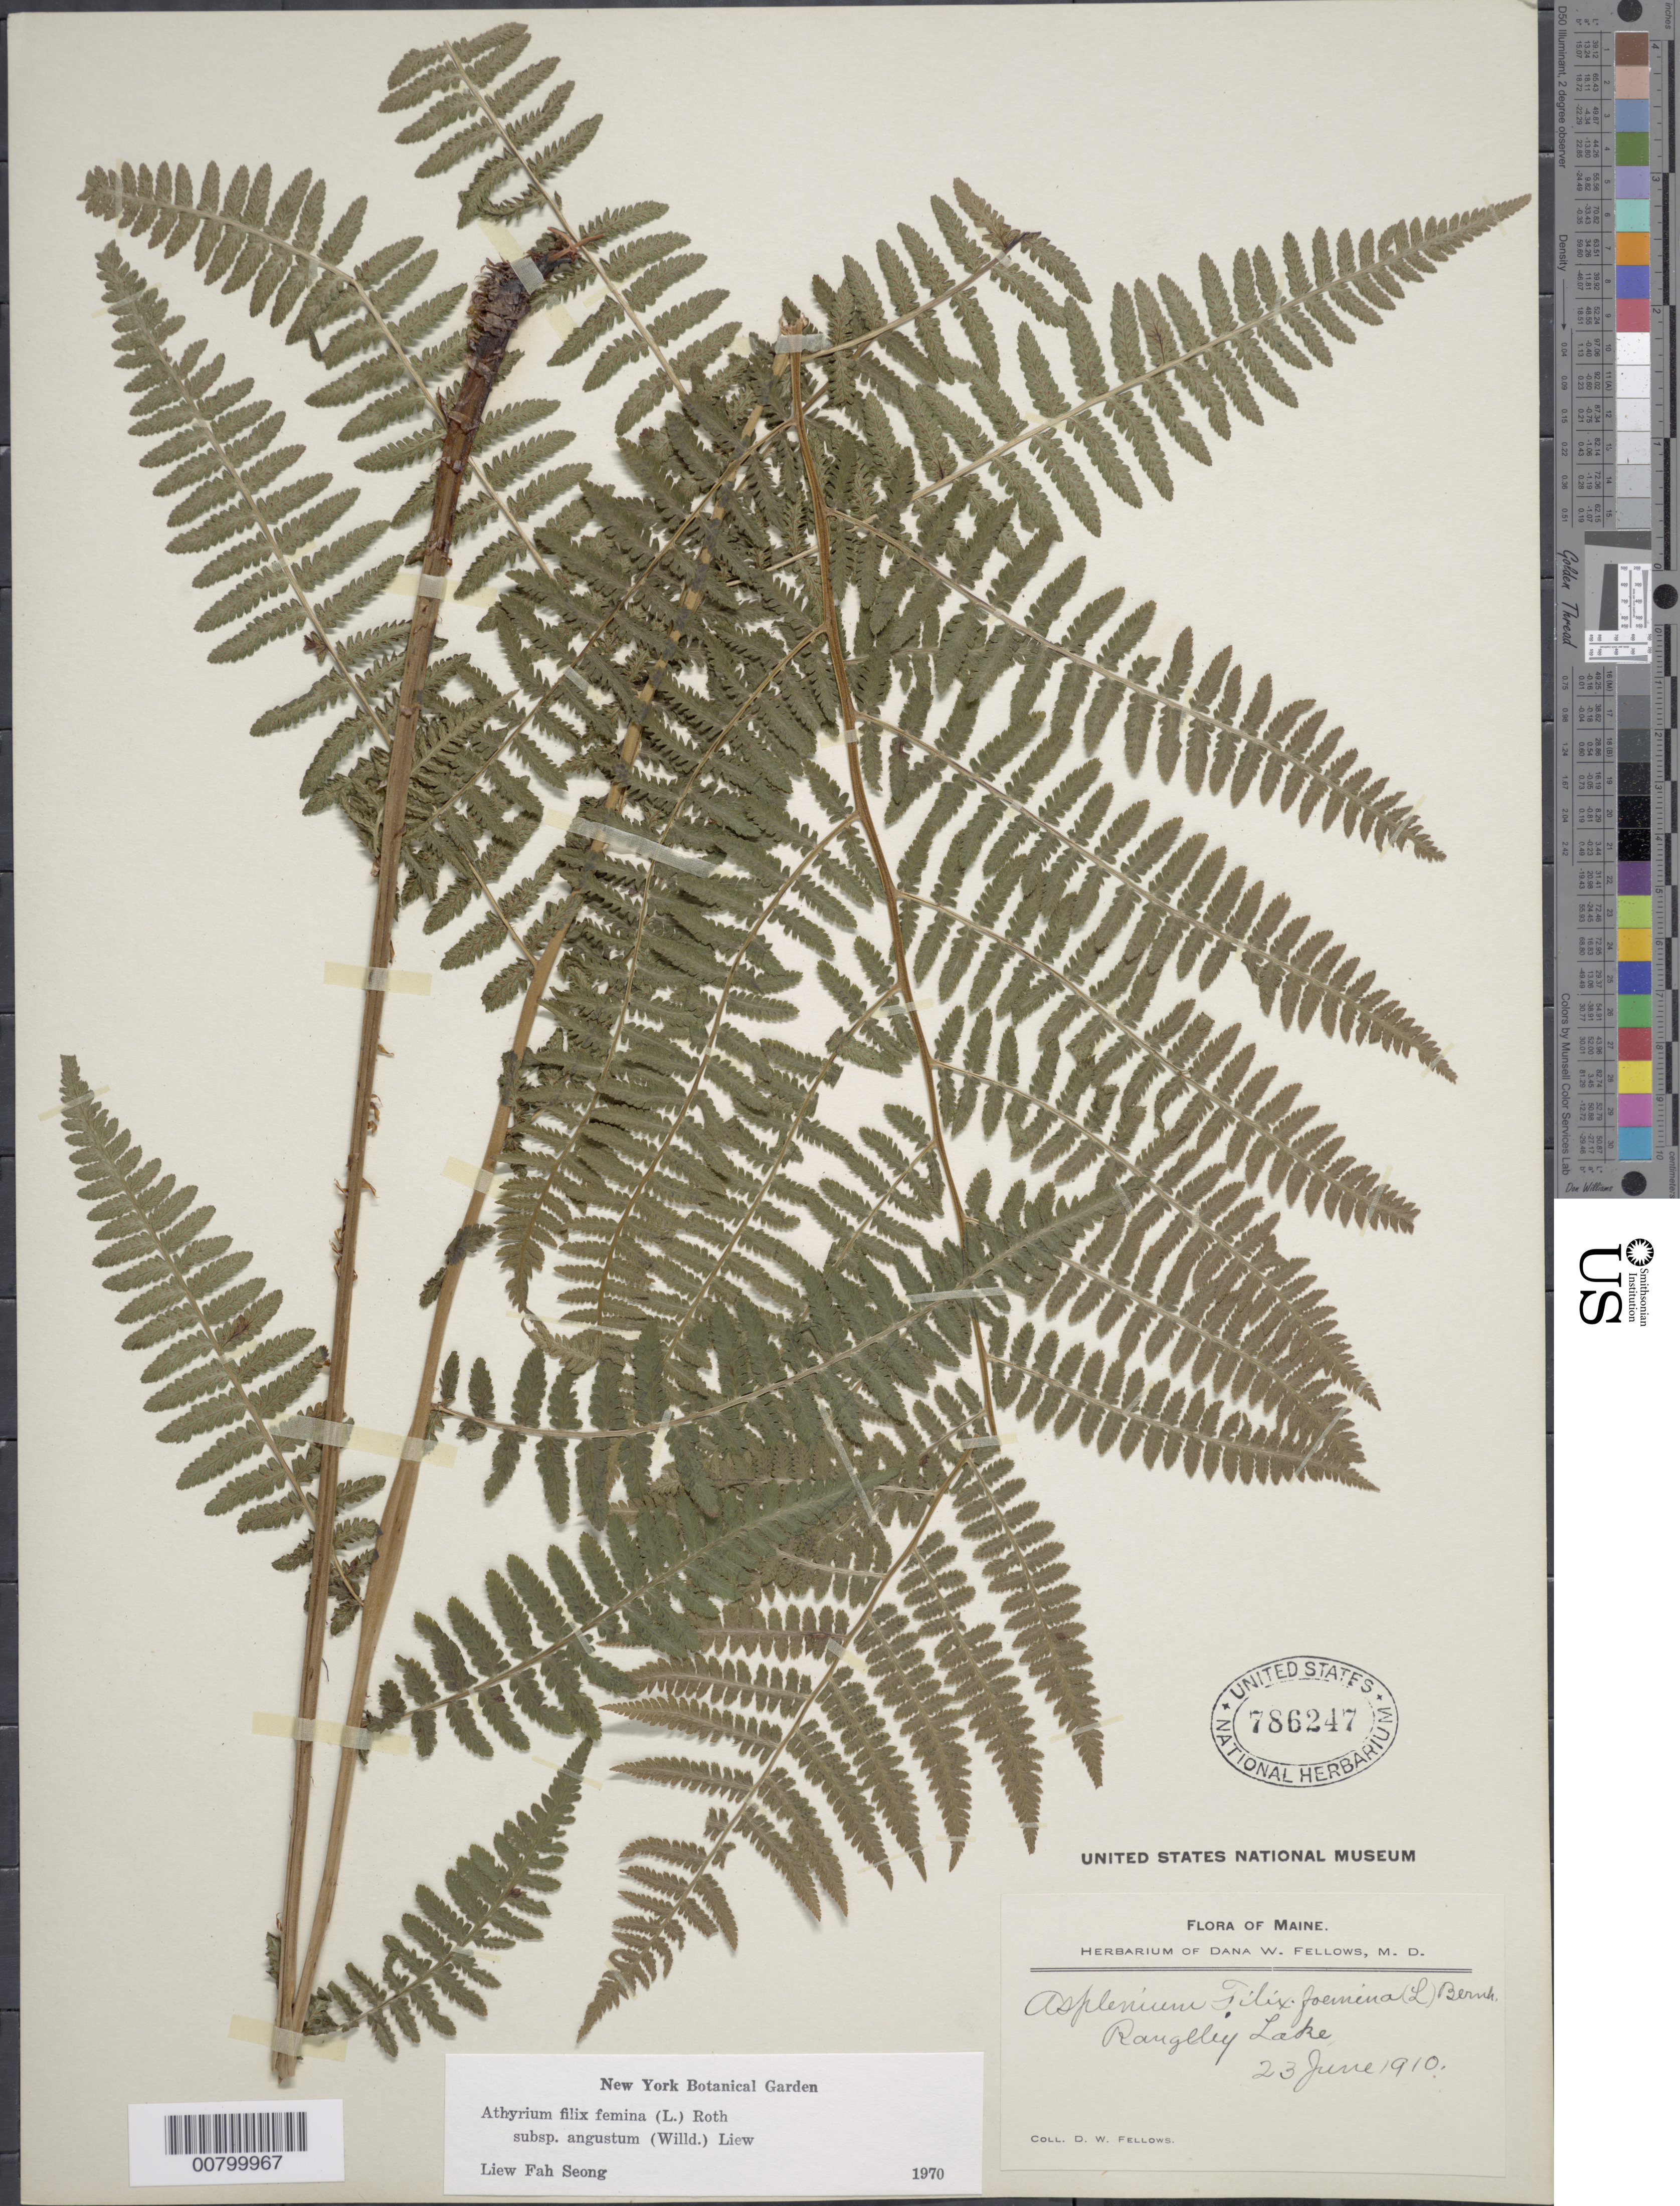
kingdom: Plantae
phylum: Tracheophyta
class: Polypodiopsida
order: Polypodiales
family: Athyriaceae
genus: Athyrium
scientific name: Athyrium filix-femina subsp. angustatum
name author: (Willd.) R.T. Clausen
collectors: D. W. Fellows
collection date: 1910-06-23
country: United States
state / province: Maine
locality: Rangeley Lake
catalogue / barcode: US 786247